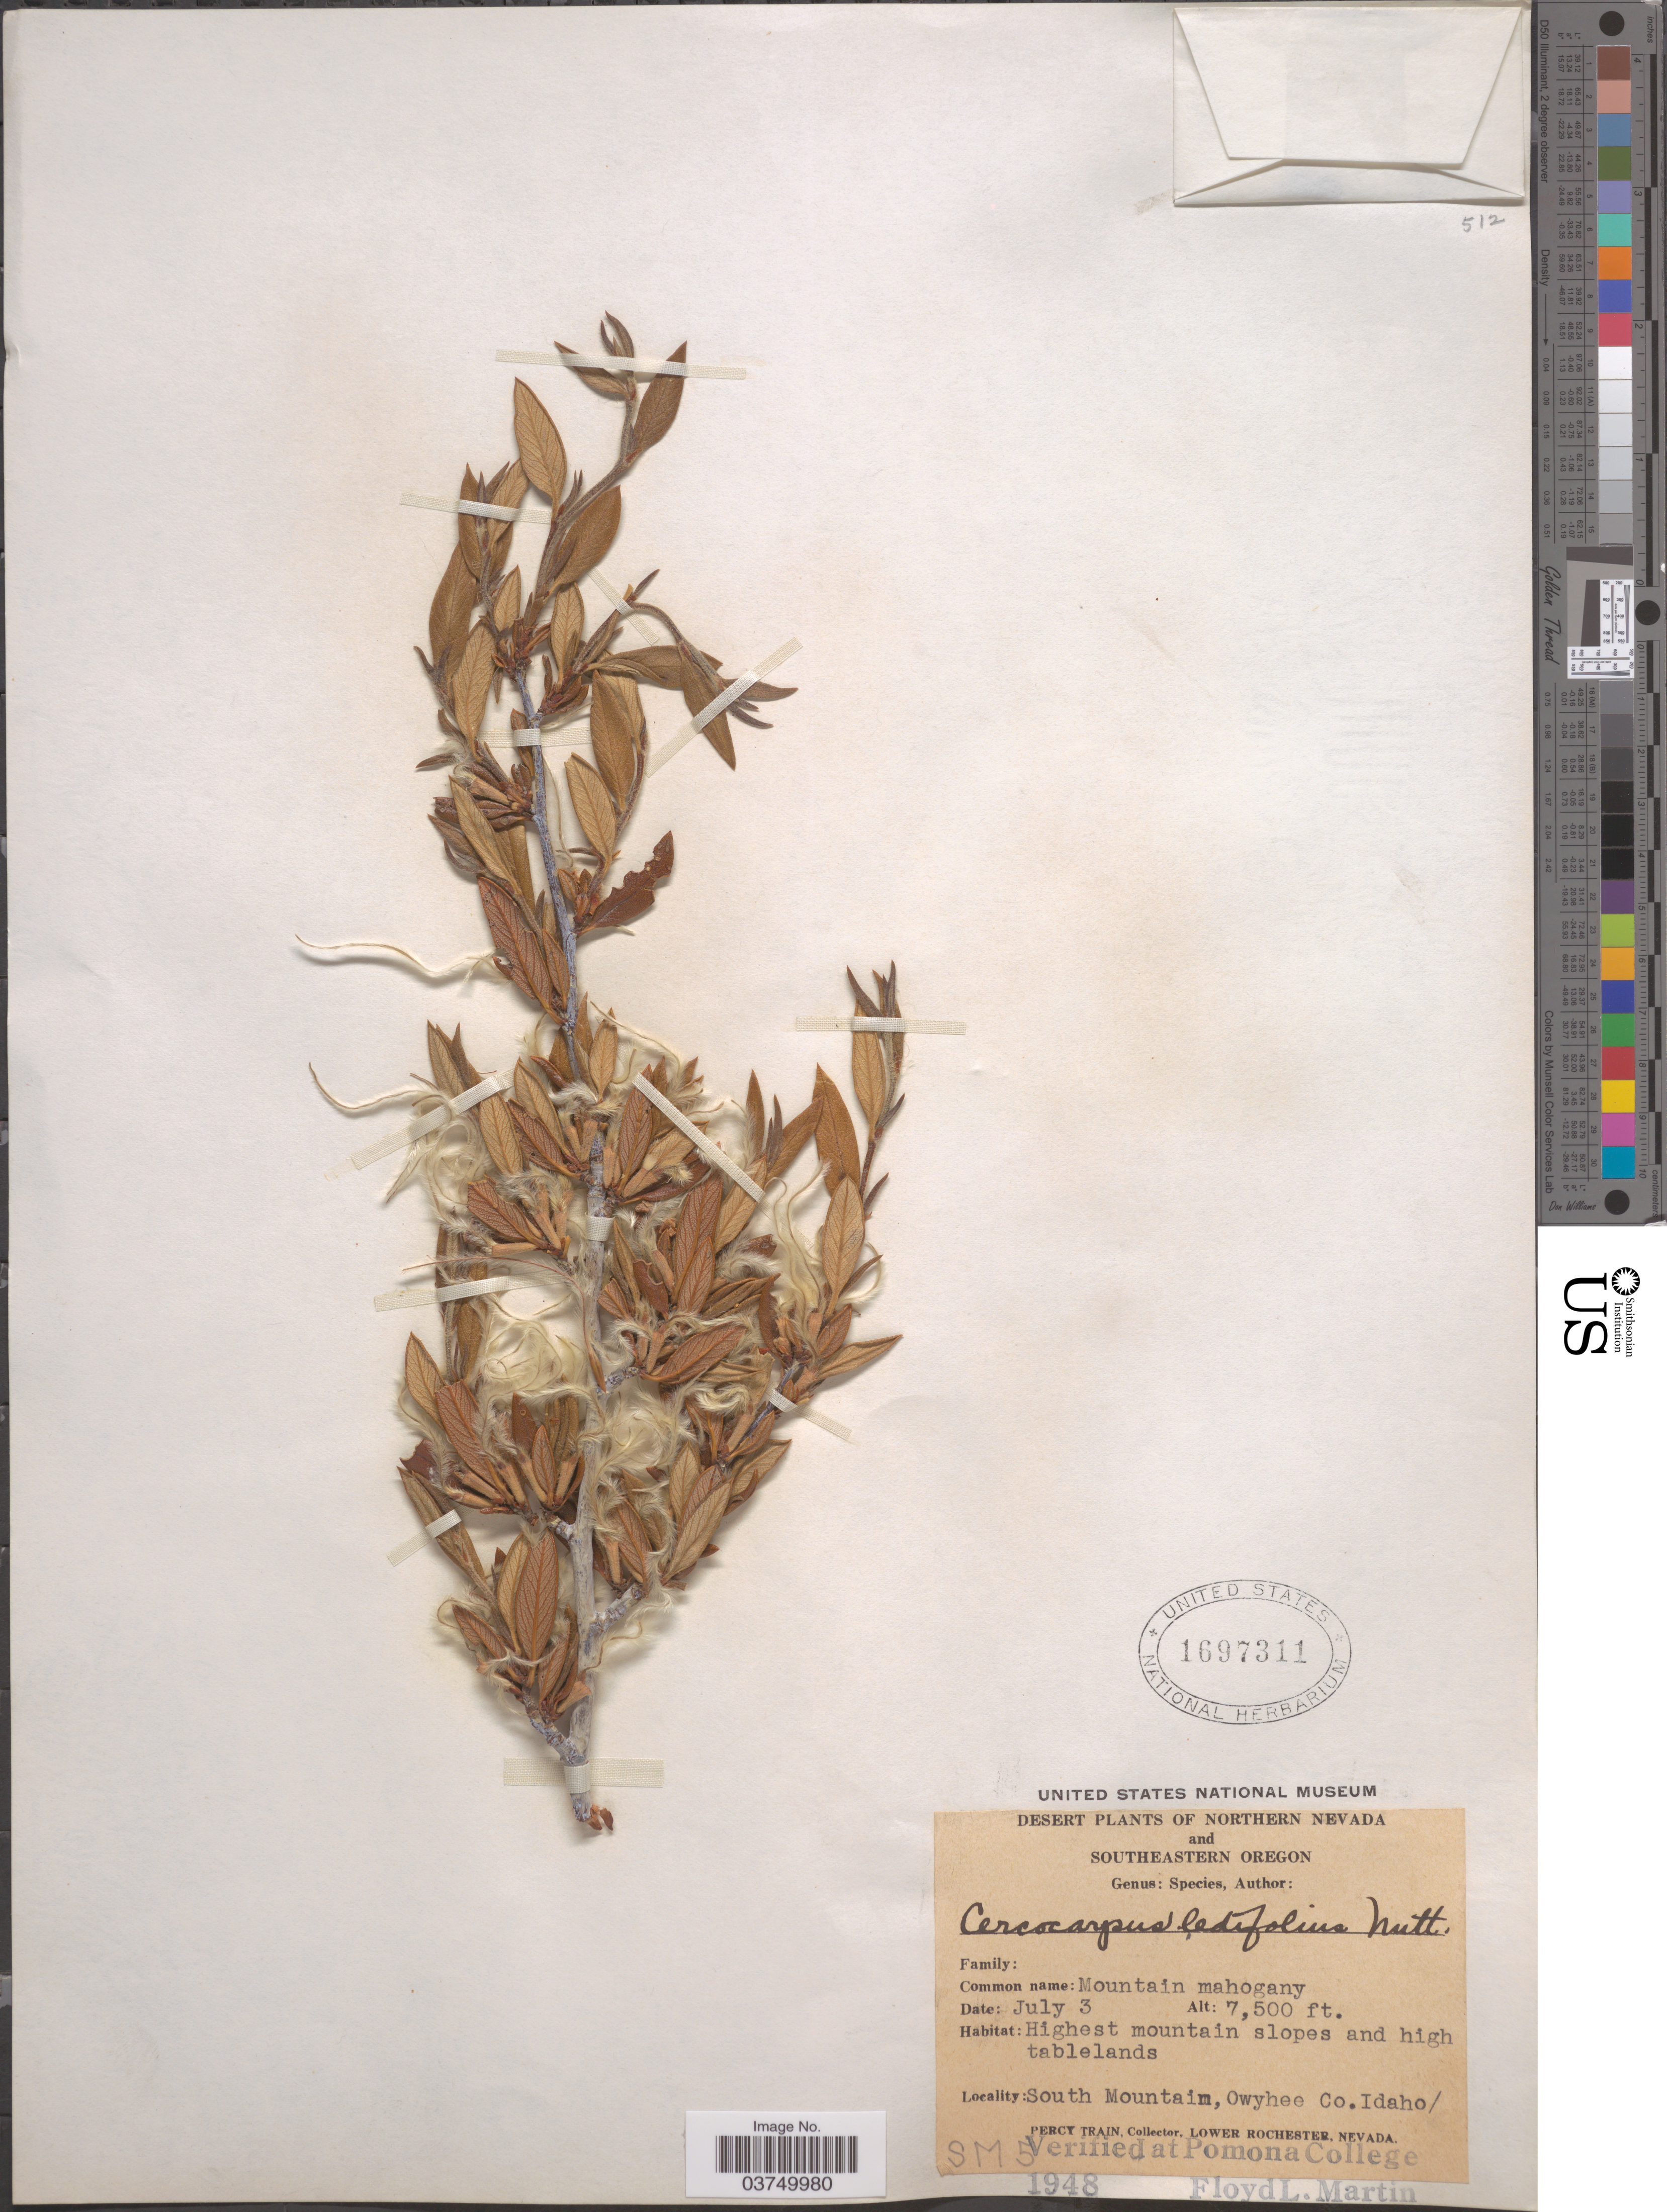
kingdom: Plantae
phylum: Tracheophyta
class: Magnoliopsida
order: Rosales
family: Rosaceae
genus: Cercocarpus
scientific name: Cercocarpus ledifolius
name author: Nutt.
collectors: P. Train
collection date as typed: Transcribed d/m/y: /7/3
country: United States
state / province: Idaho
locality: South Mountain, Owyhee Co.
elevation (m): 2286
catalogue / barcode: US 1697311